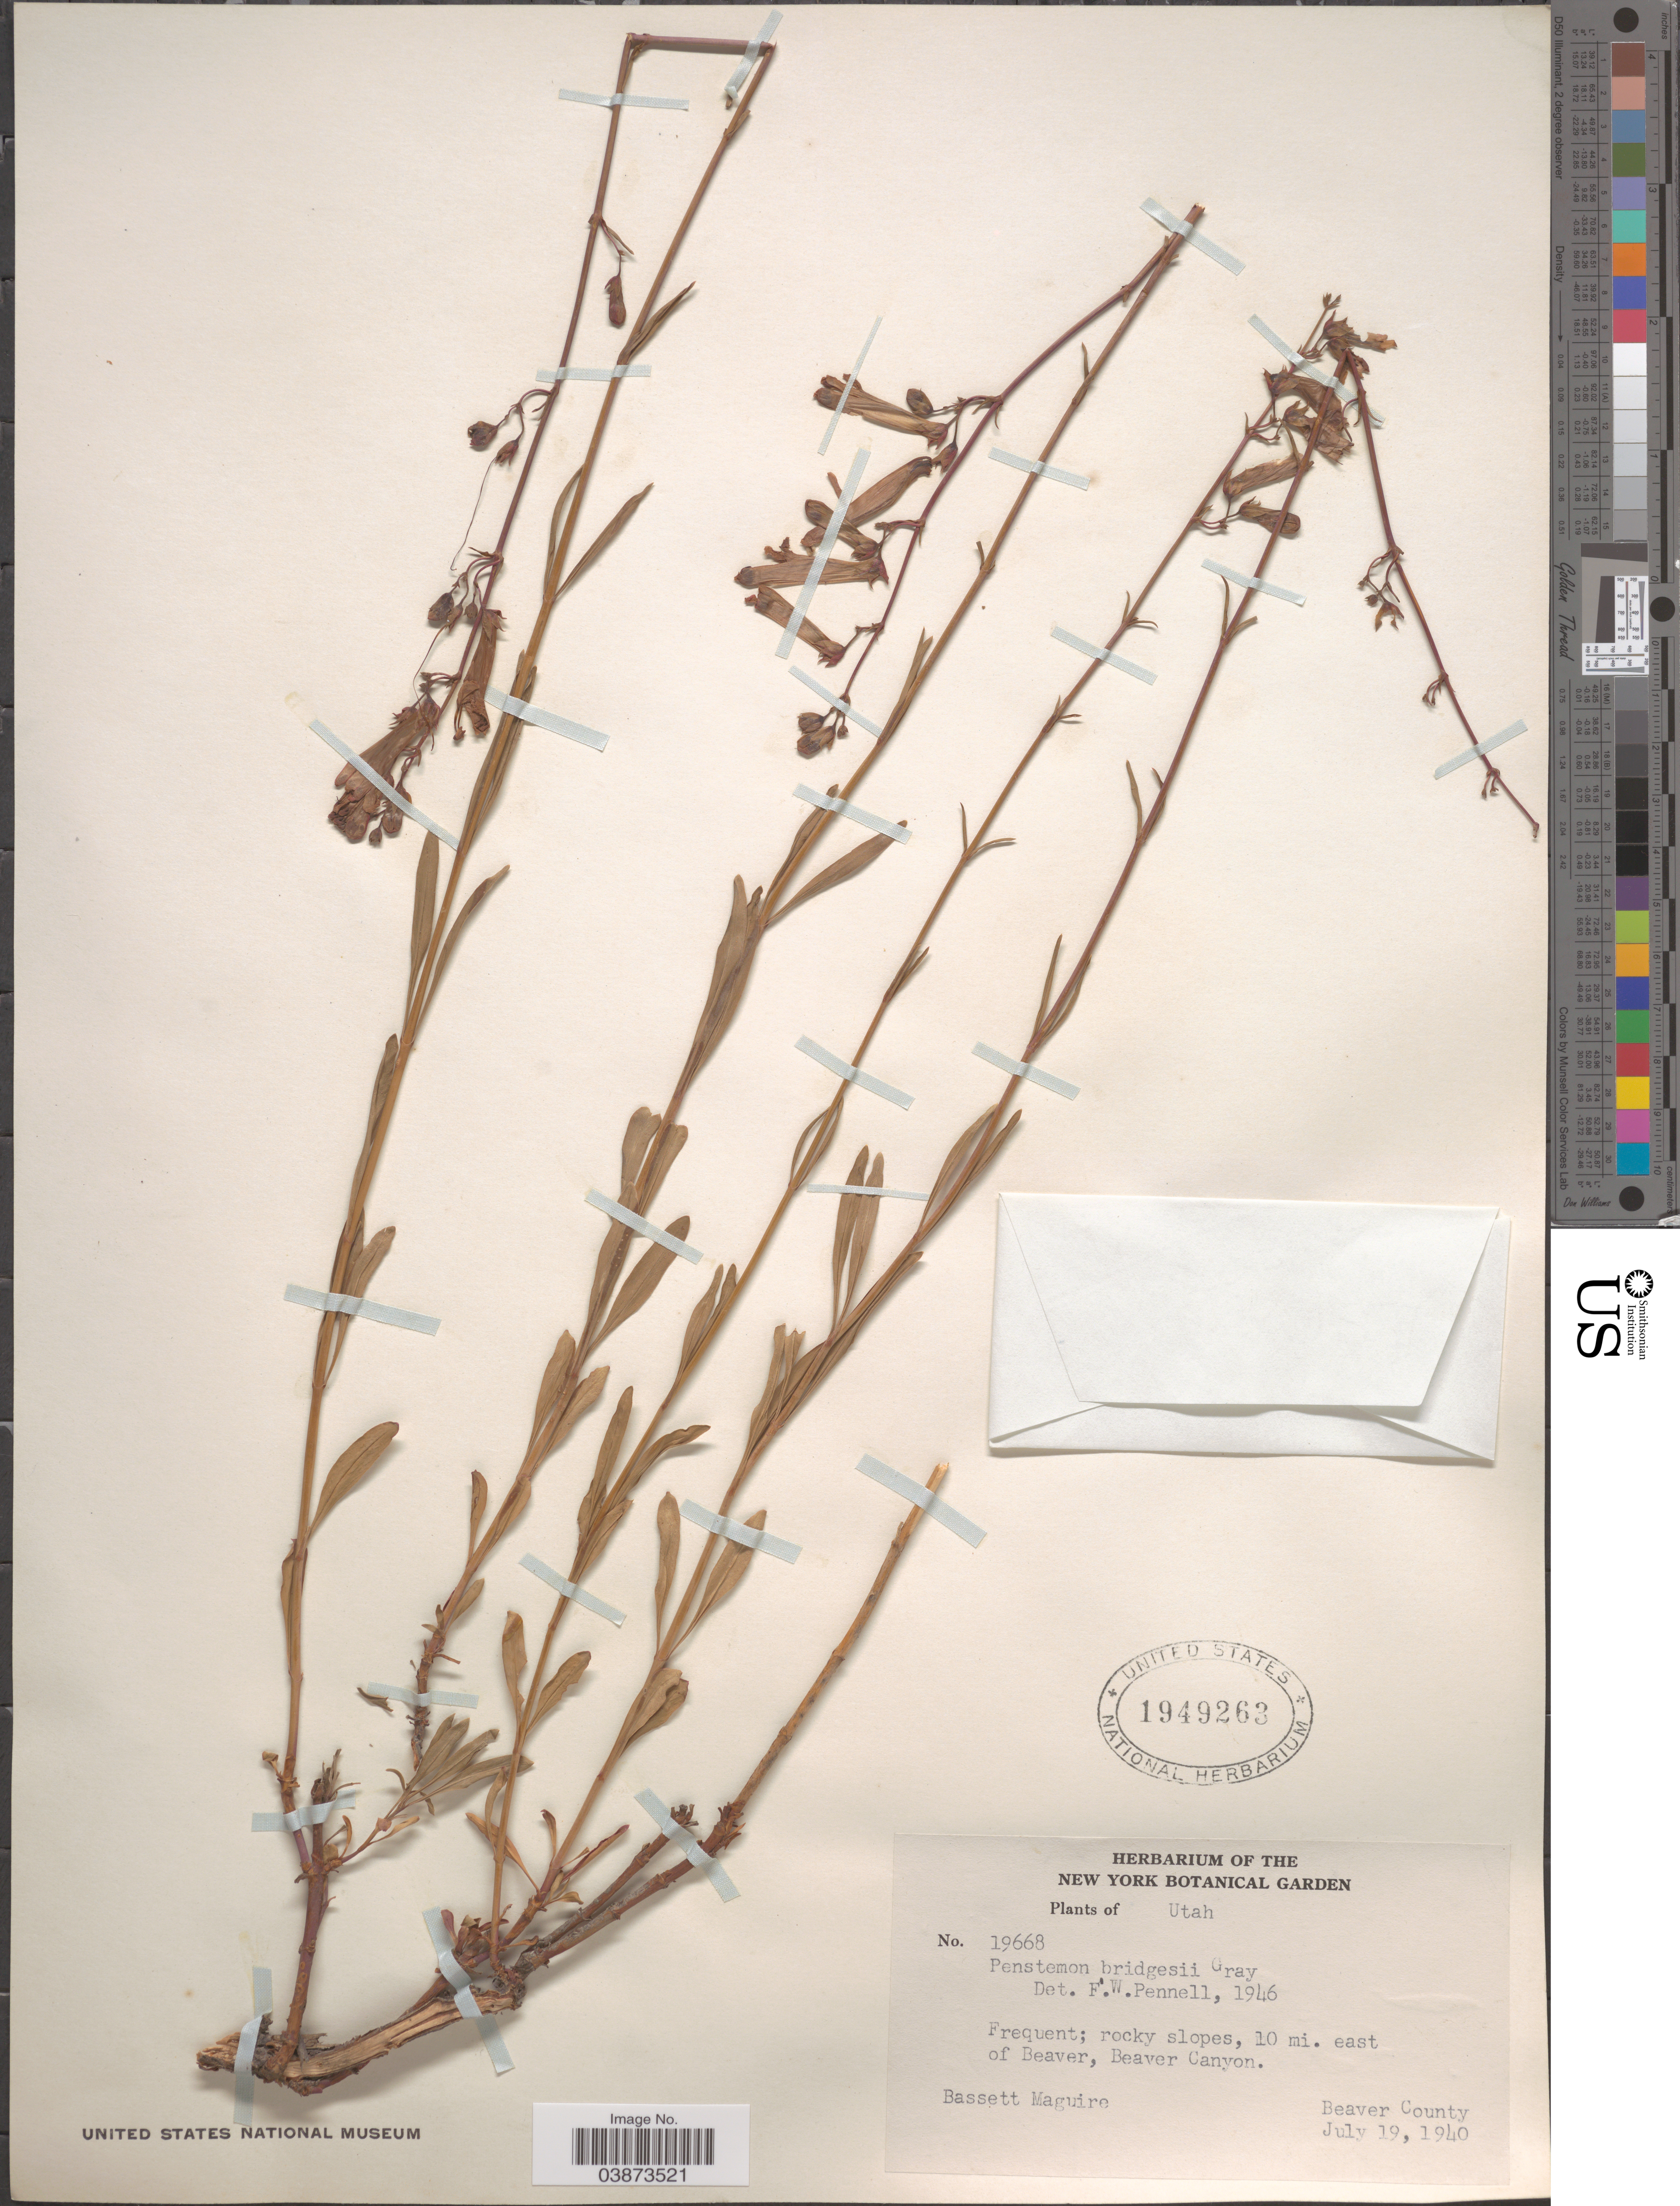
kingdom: Plantae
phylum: Tracheophyta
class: Magnoliopsida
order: Lamiales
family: Plantaginaceae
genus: Penstemon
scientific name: Penstemon bridgesii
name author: A. Gray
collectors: B. Maguire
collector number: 19668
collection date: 1940-07-19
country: United States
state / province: Utah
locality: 10 mi. east of Beaver, Beaver Canyon. Beaver County.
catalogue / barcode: US 1949263